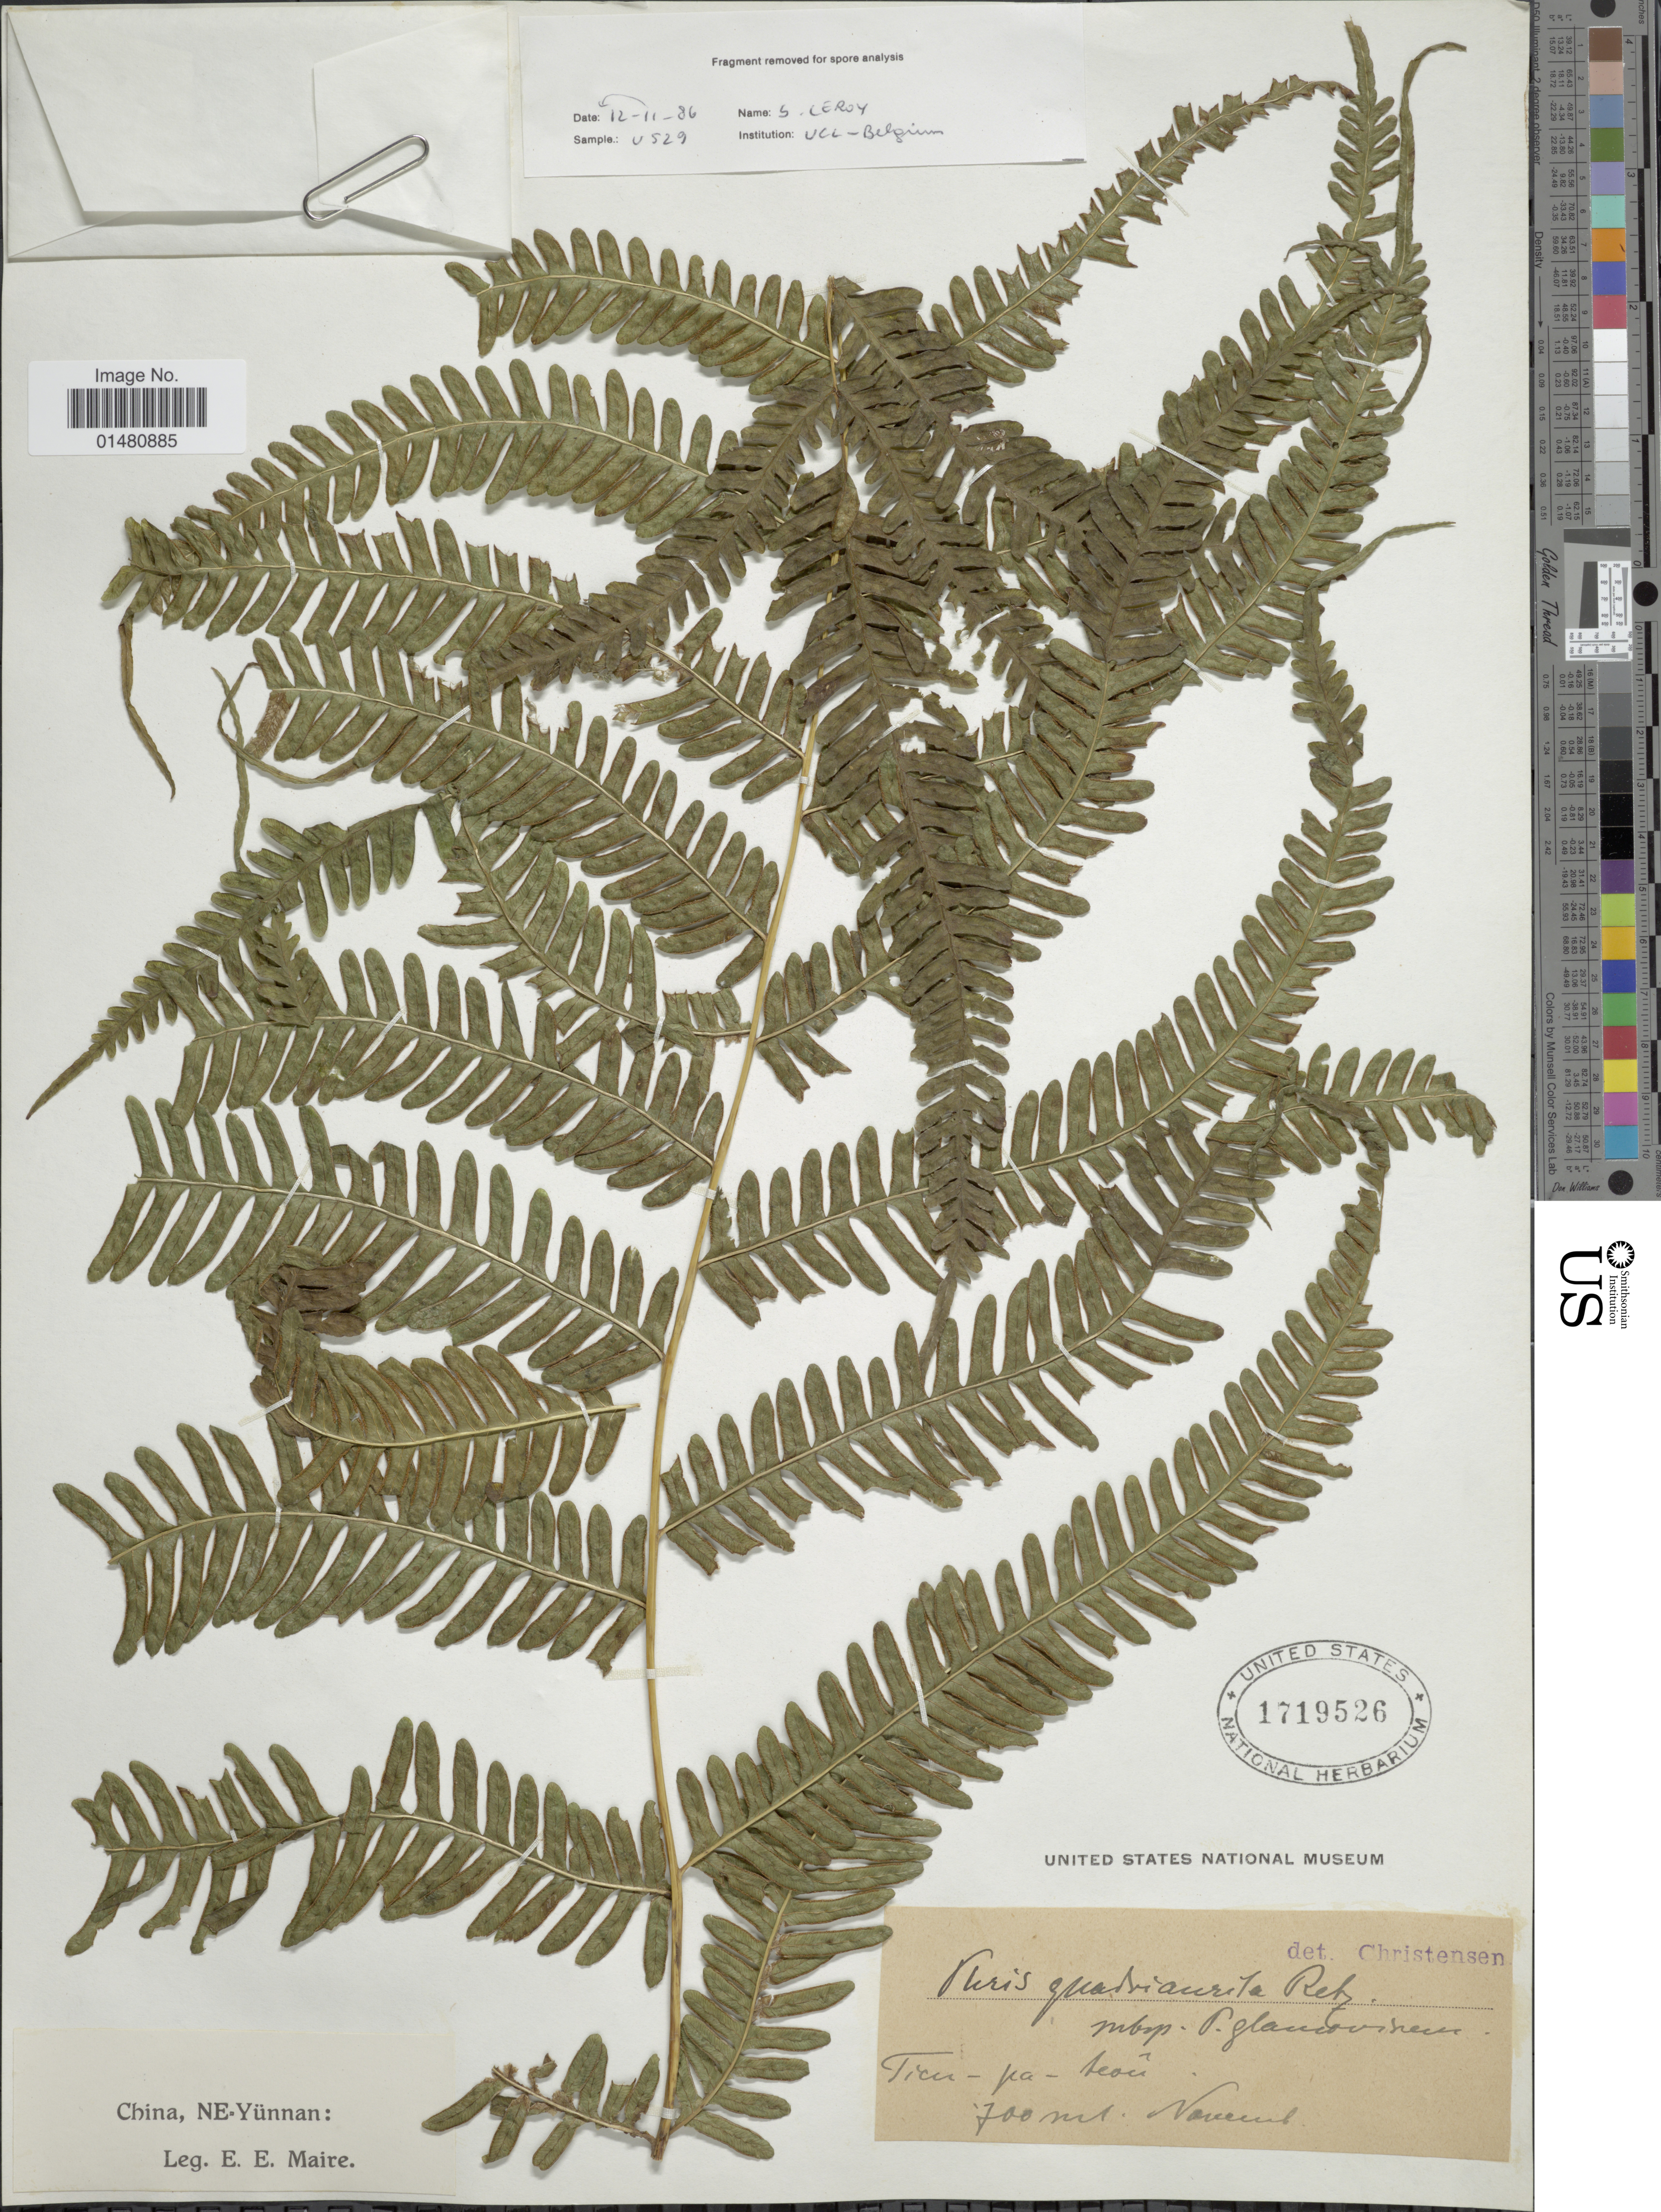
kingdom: Plantae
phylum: Tracheophyta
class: Polypodiopsida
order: Polypodiales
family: Pteridaceae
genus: Pteris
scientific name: Pteris quadriaurita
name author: Retz.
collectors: E. E. Maire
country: China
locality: NE - Yunnan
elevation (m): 700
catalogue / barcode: US 1719526